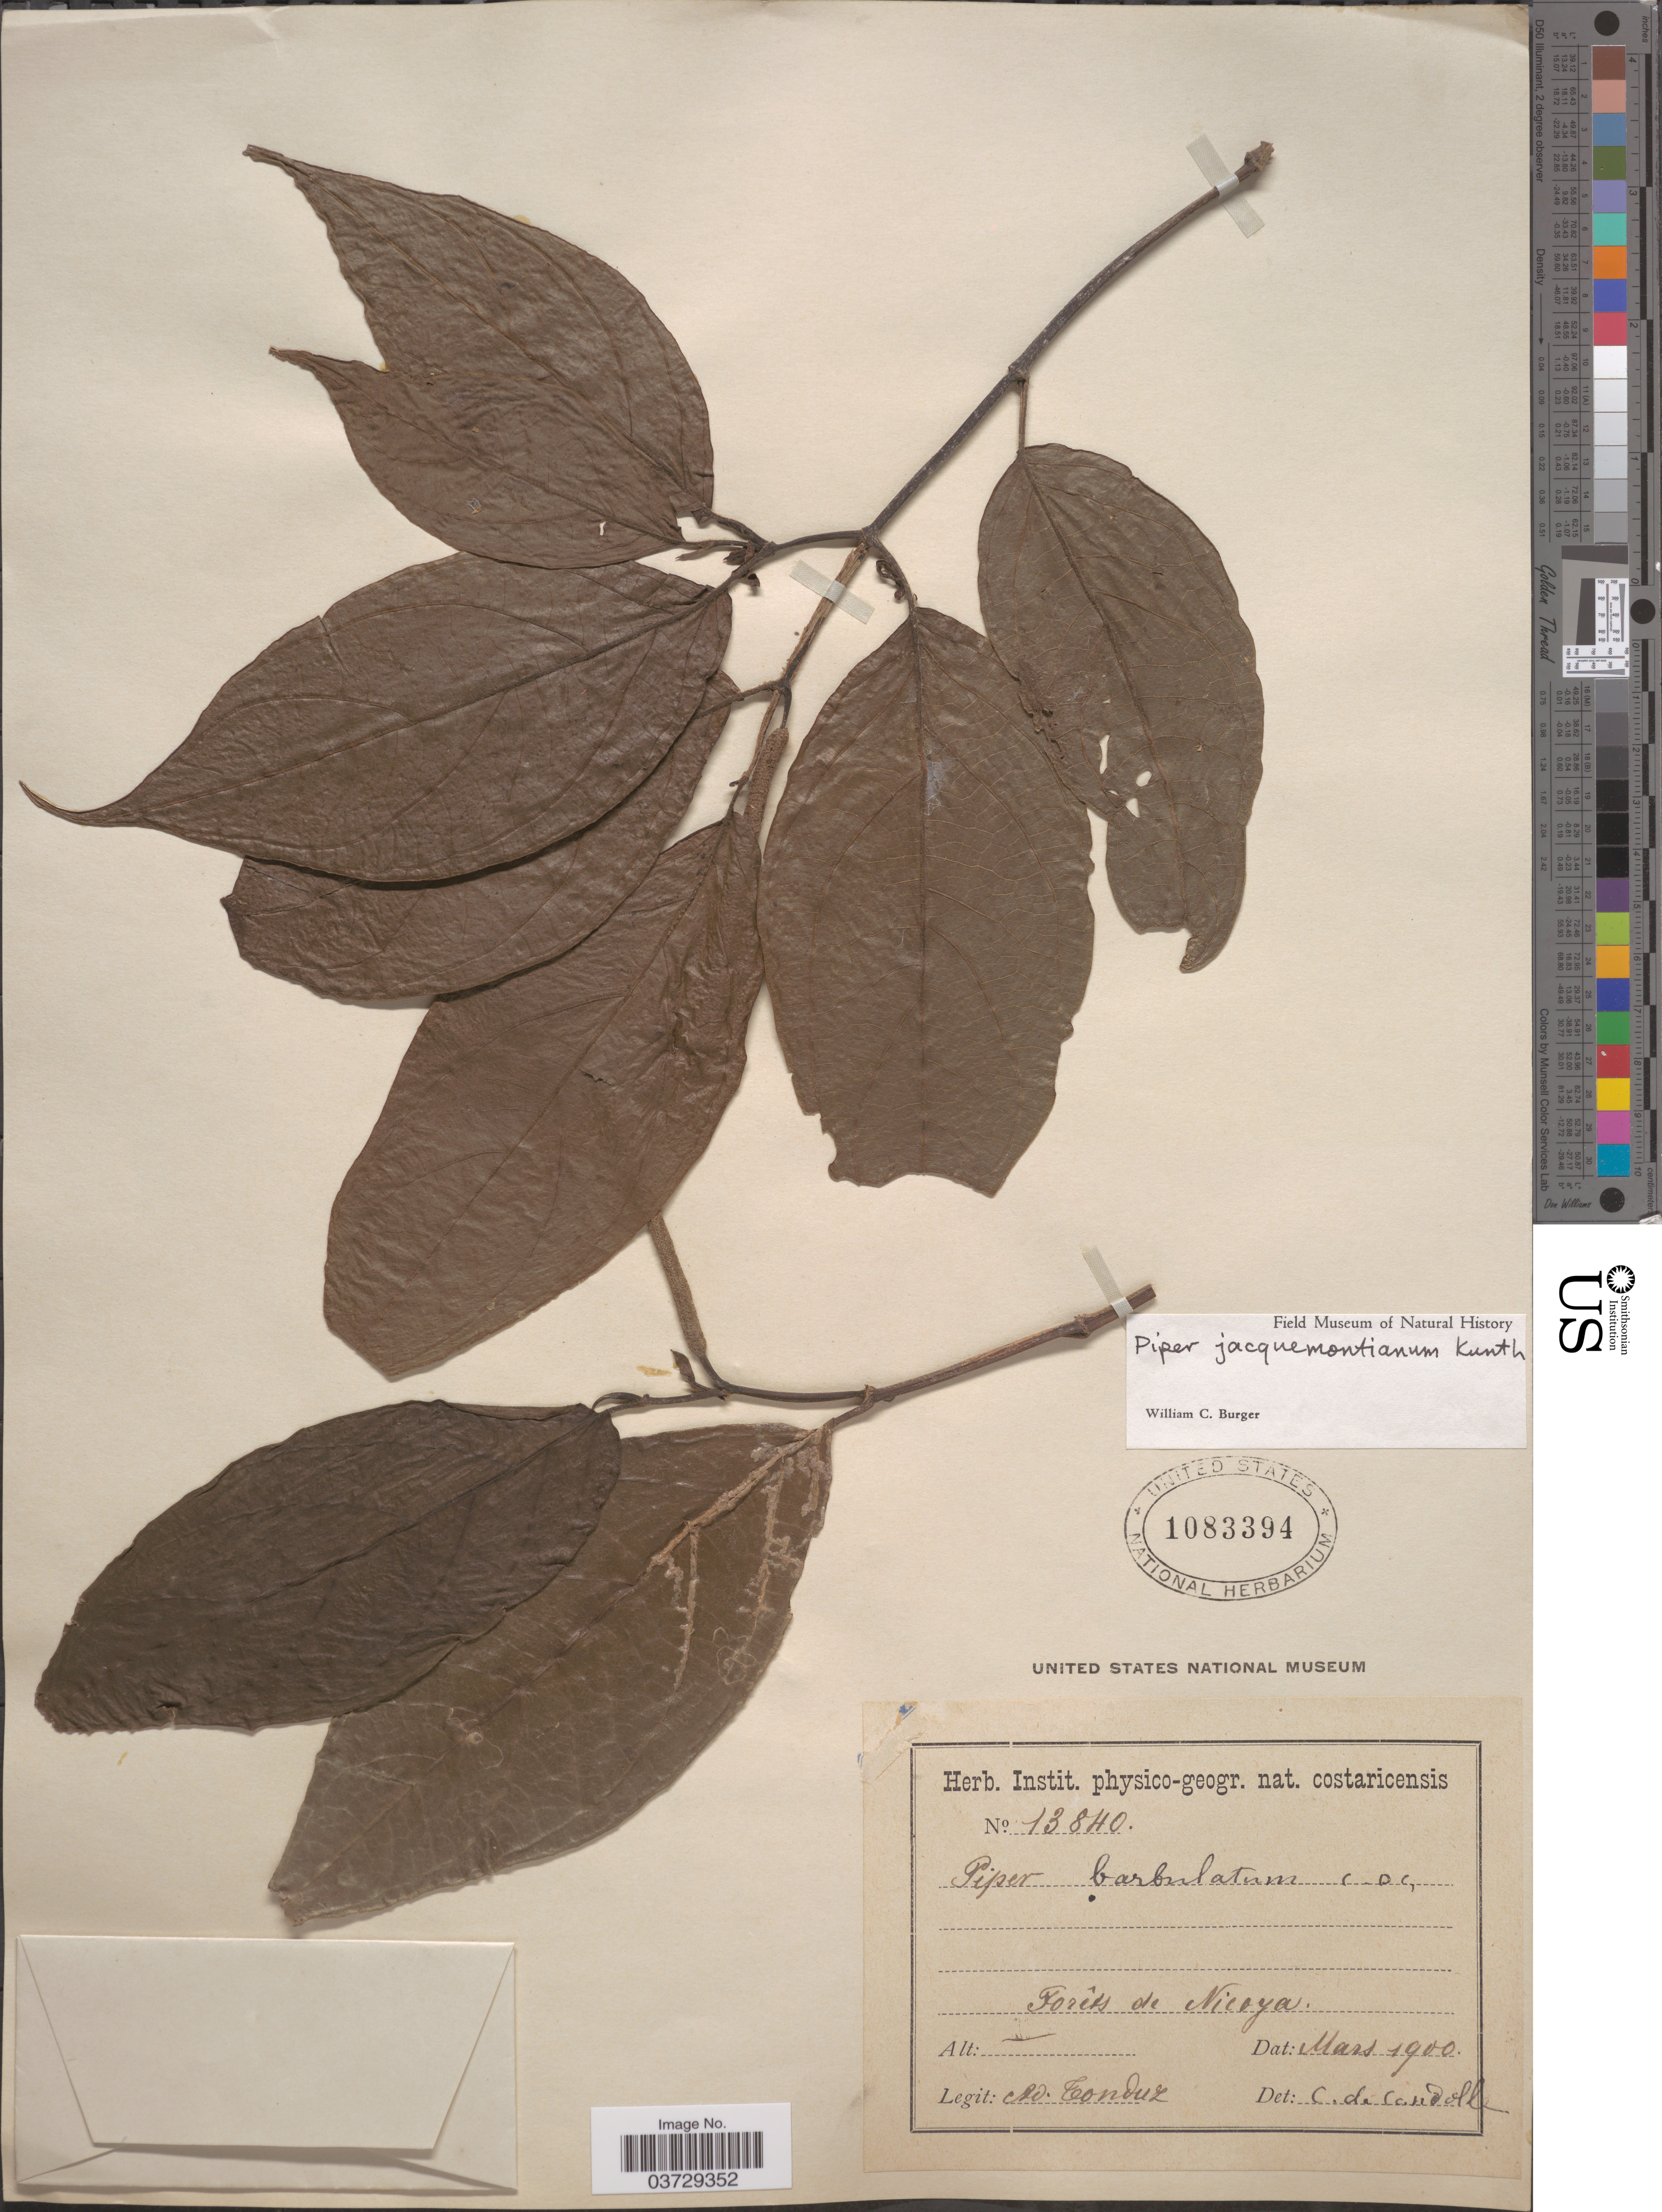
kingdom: Plantae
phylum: Tracheophyta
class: Magnoliopsida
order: Piperales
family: Piperaceae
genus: Piper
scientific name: Piper jacquemontianum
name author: Kunth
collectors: A. Tonduz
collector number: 13840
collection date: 1900-03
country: Costa Rica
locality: Forêts de Nicoya.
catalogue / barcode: US 1083394